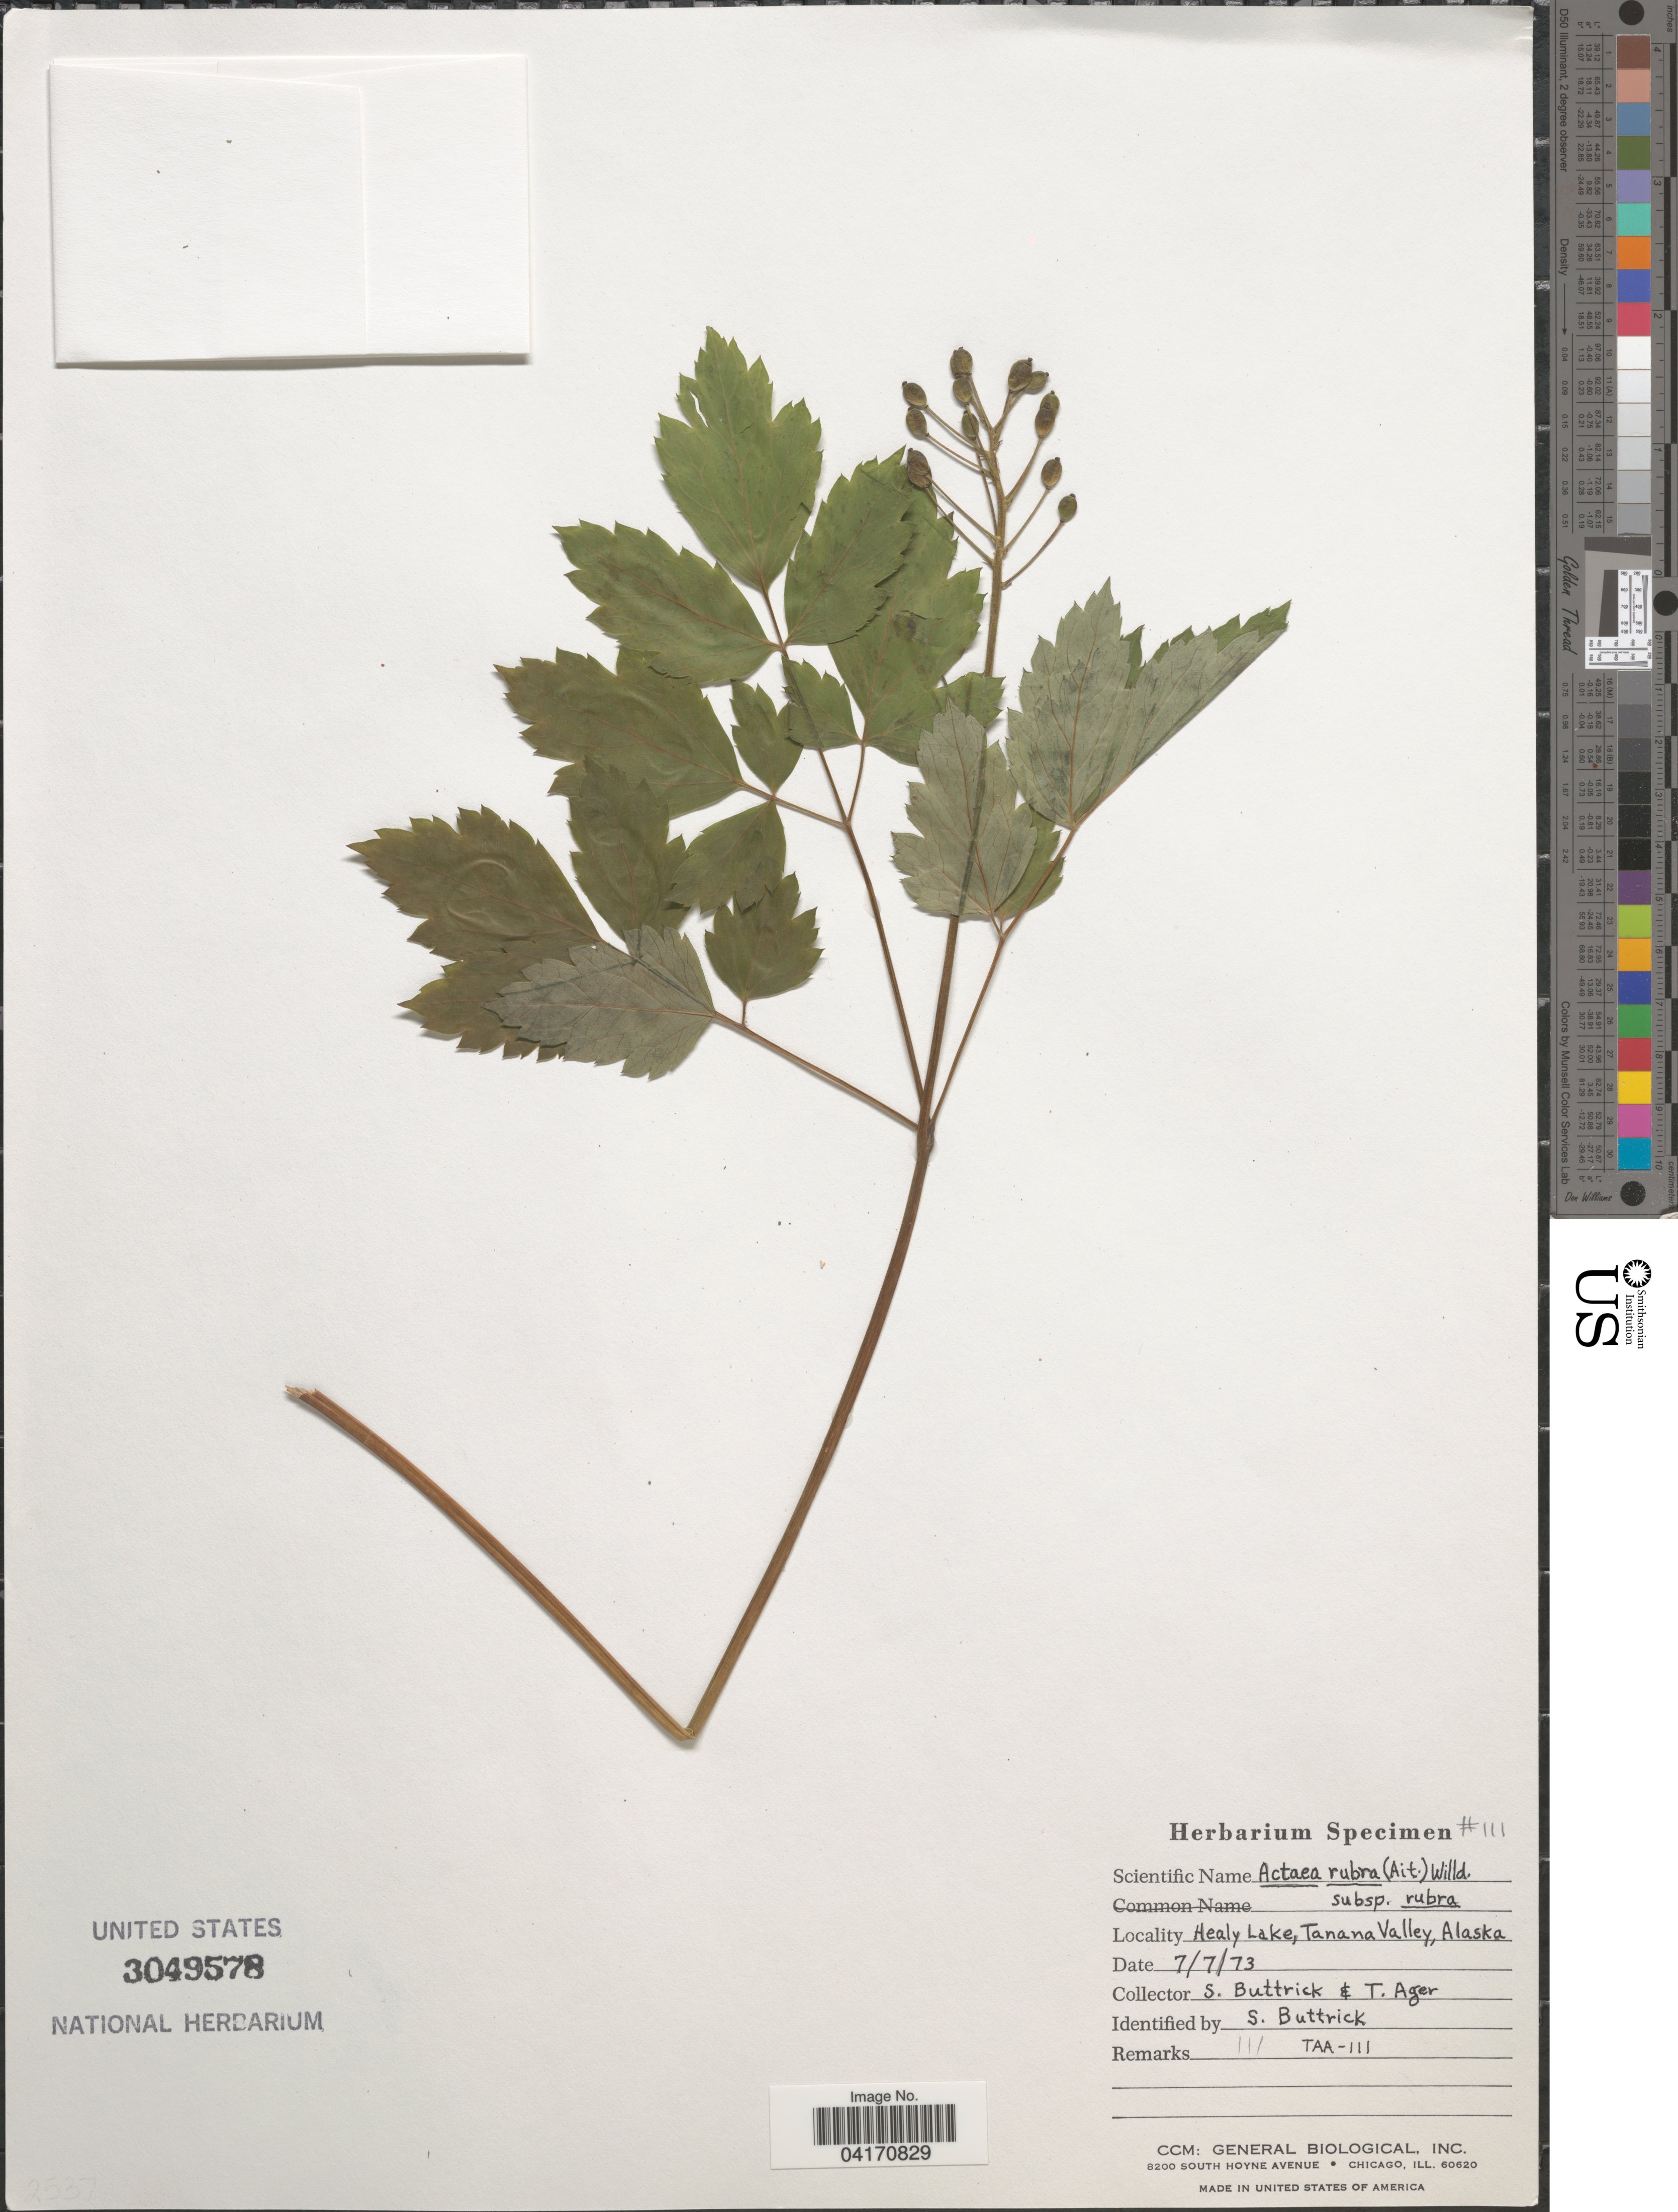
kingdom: Plantae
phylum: Tracheophyta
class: Magnoliopsida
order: Ranunculales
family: Ranunculaceae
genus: Actaea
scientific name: Actaea rubra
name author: (Aiton) Willd.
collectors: S. Buttrick & T. Ager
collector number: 111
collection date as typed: Transcribed d/m/y: 7/7/73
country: United States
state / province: Alaska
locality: Healy Lake, Tanana Valley.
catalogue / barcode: US 3049578